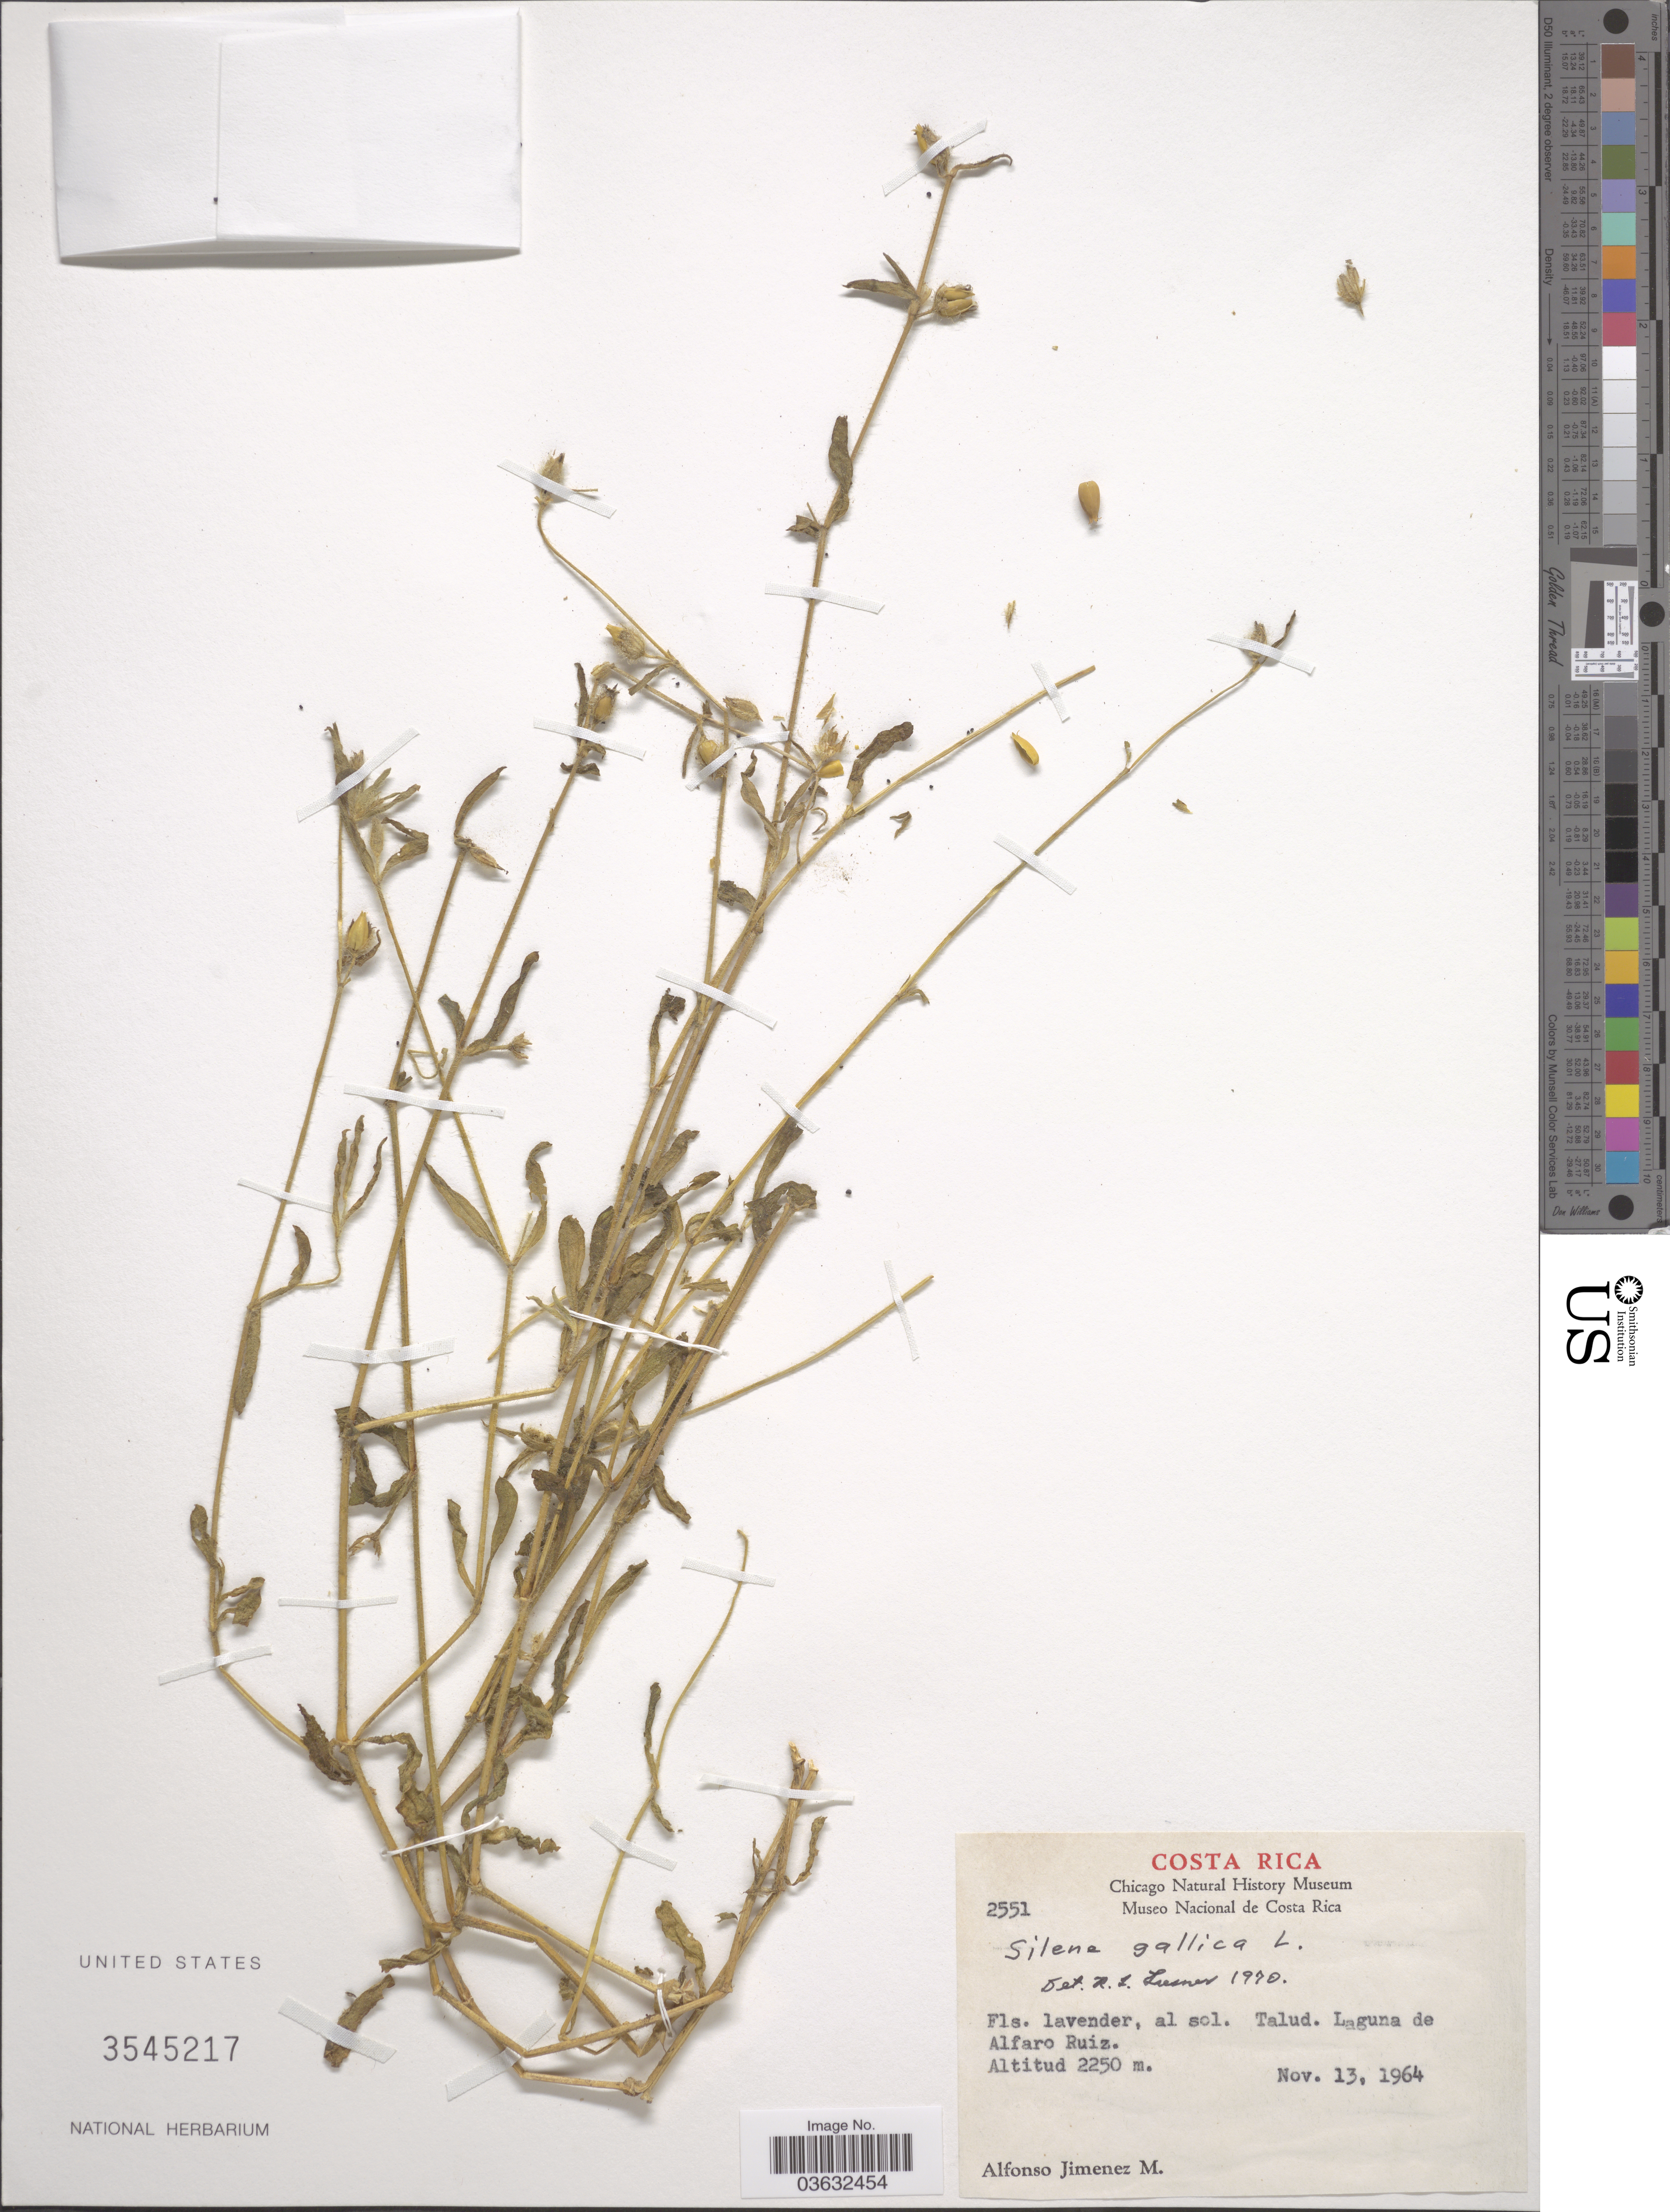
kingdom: Plantae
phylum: Tracheophyta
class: Magnoliopsida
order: Caryophyllales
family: Caryophyllaceae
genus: Silene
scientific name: Silene anglica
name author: L.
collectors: A. Jimenez M.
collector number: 2551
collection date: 1964-11-13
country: Costa Rica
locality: Talud. Laguna de Alfaro Ruiz.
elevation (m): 2250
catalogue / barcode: US 3545217